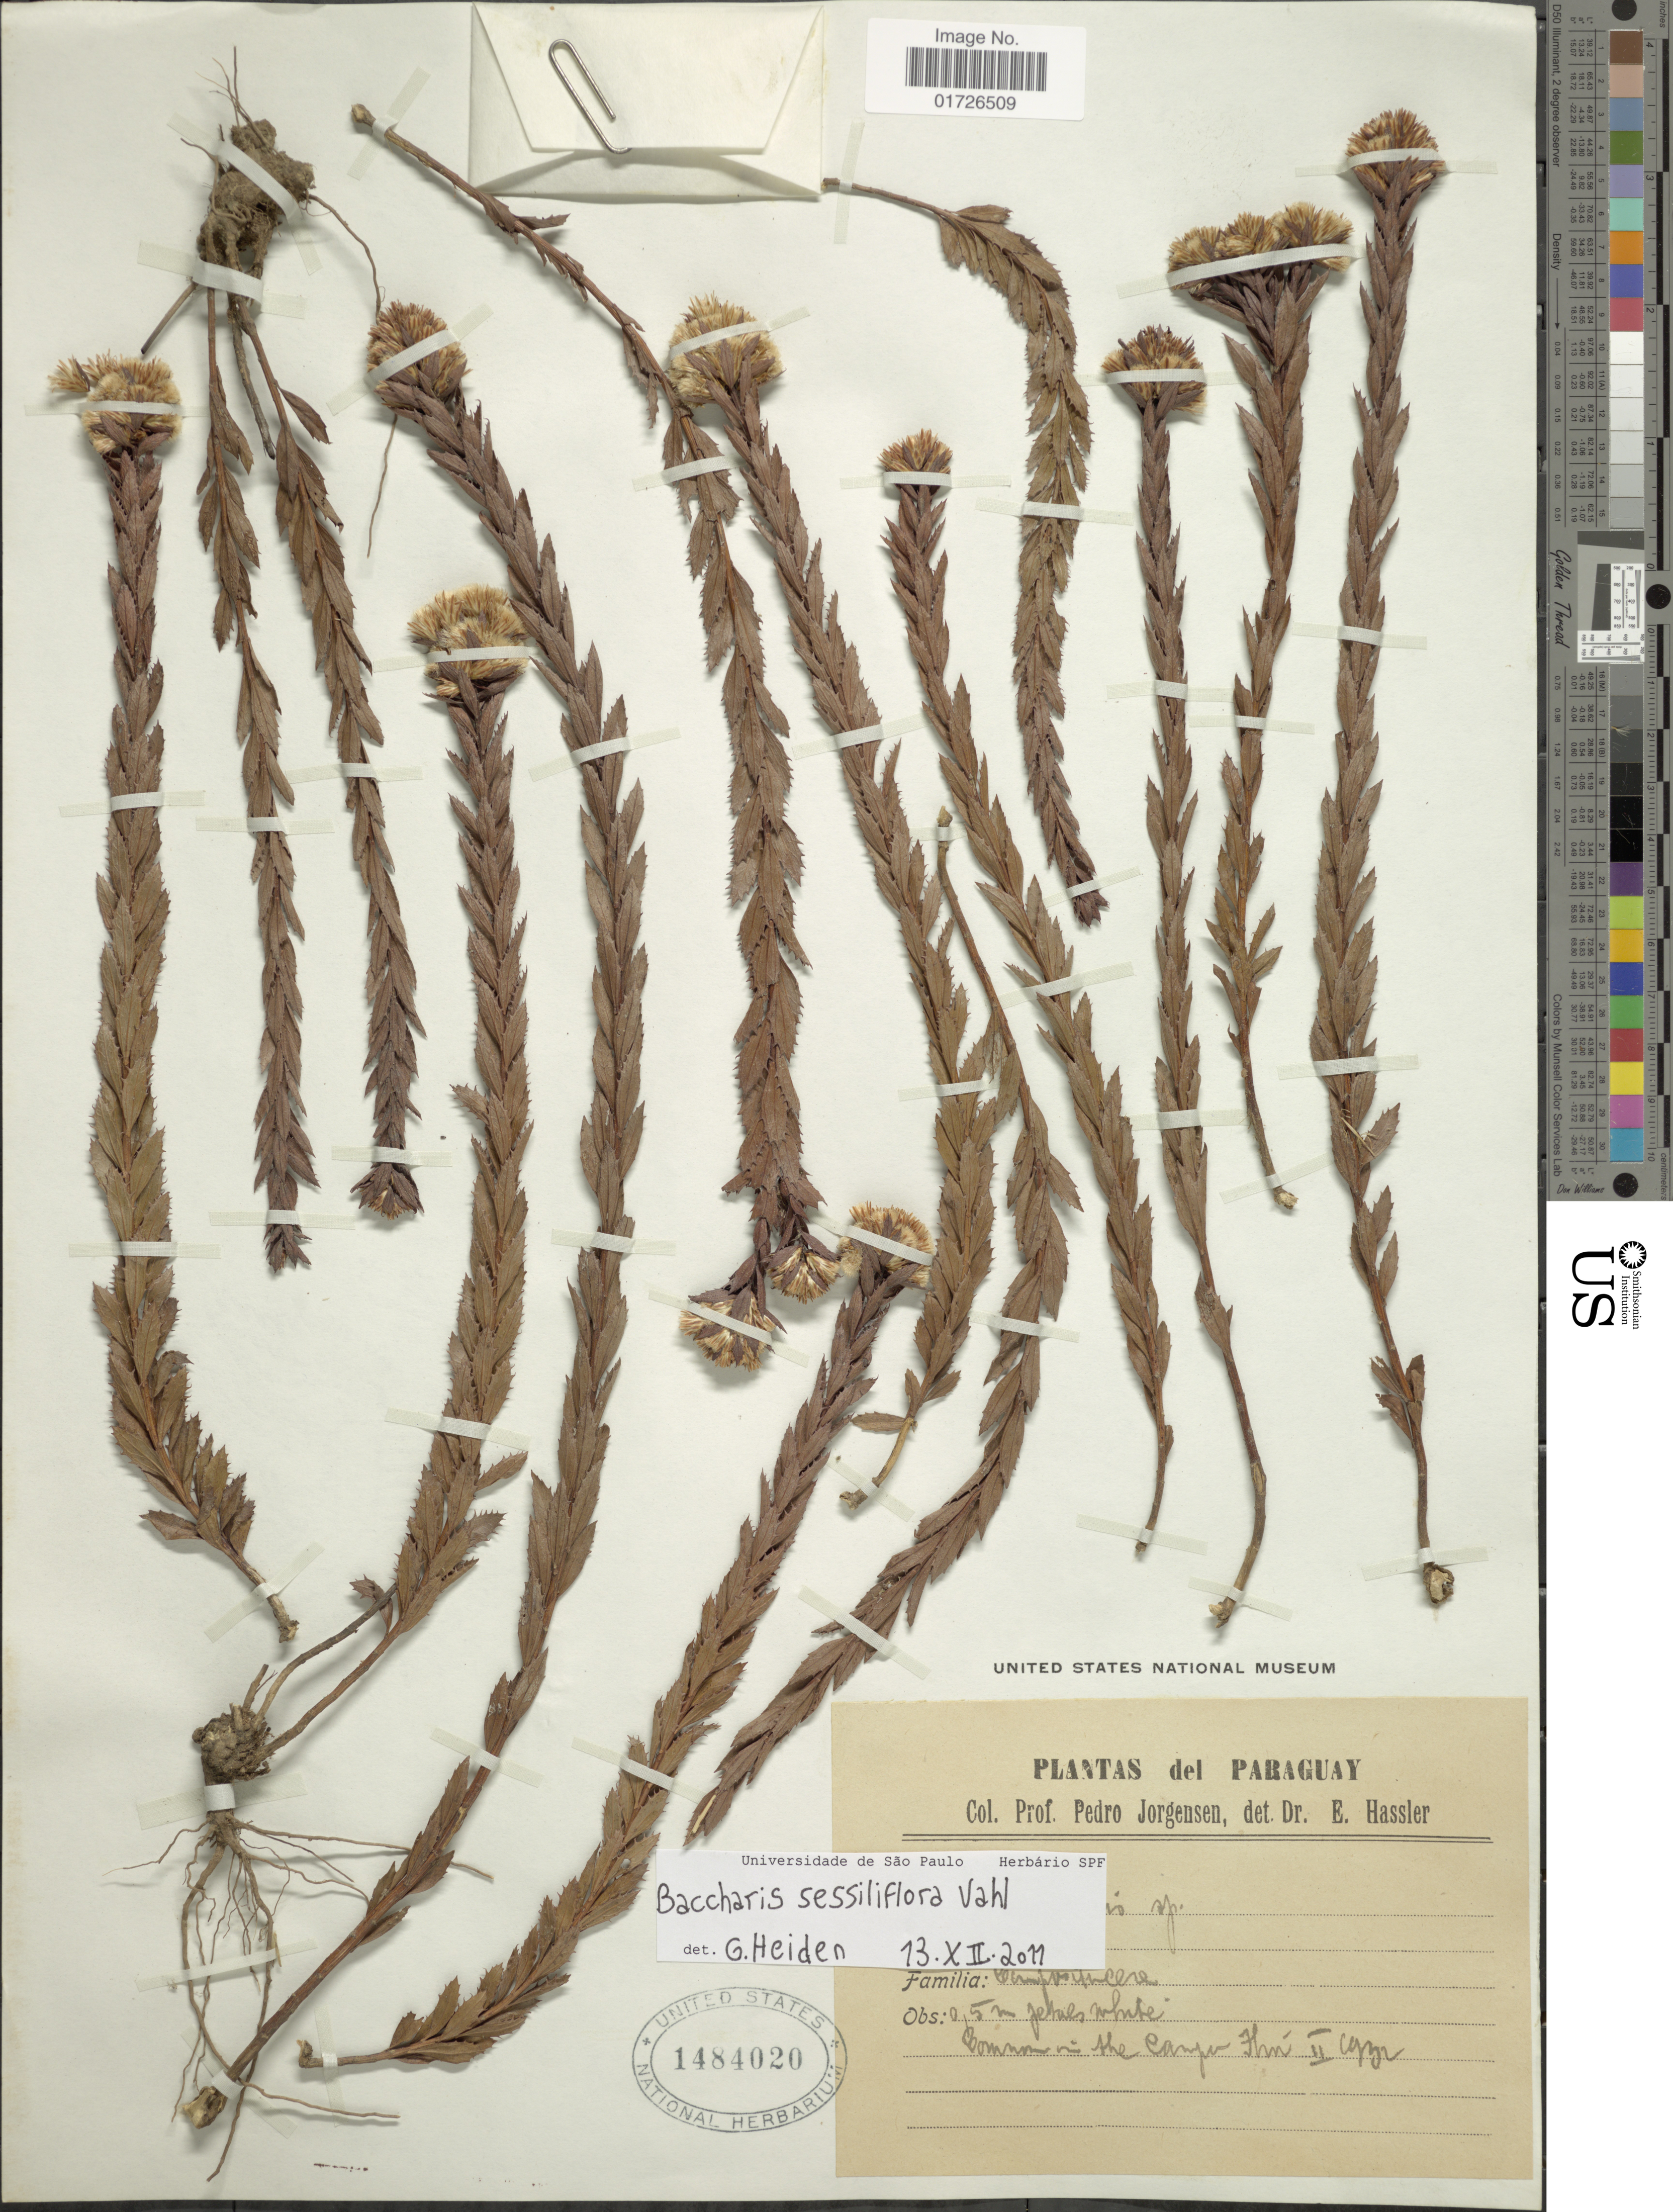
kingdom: Plantae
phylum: Tracheophyta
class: Magnoliopsida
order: Asterales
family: Asteraceae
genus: Baccharis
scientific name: Baccharis sessiliflora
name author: Vahl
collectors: P. Jörgensen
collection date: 1932-02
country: Paraguay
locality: Del Paraguay. in the Campo Fln, 2 copays.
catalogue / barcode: US 1484020